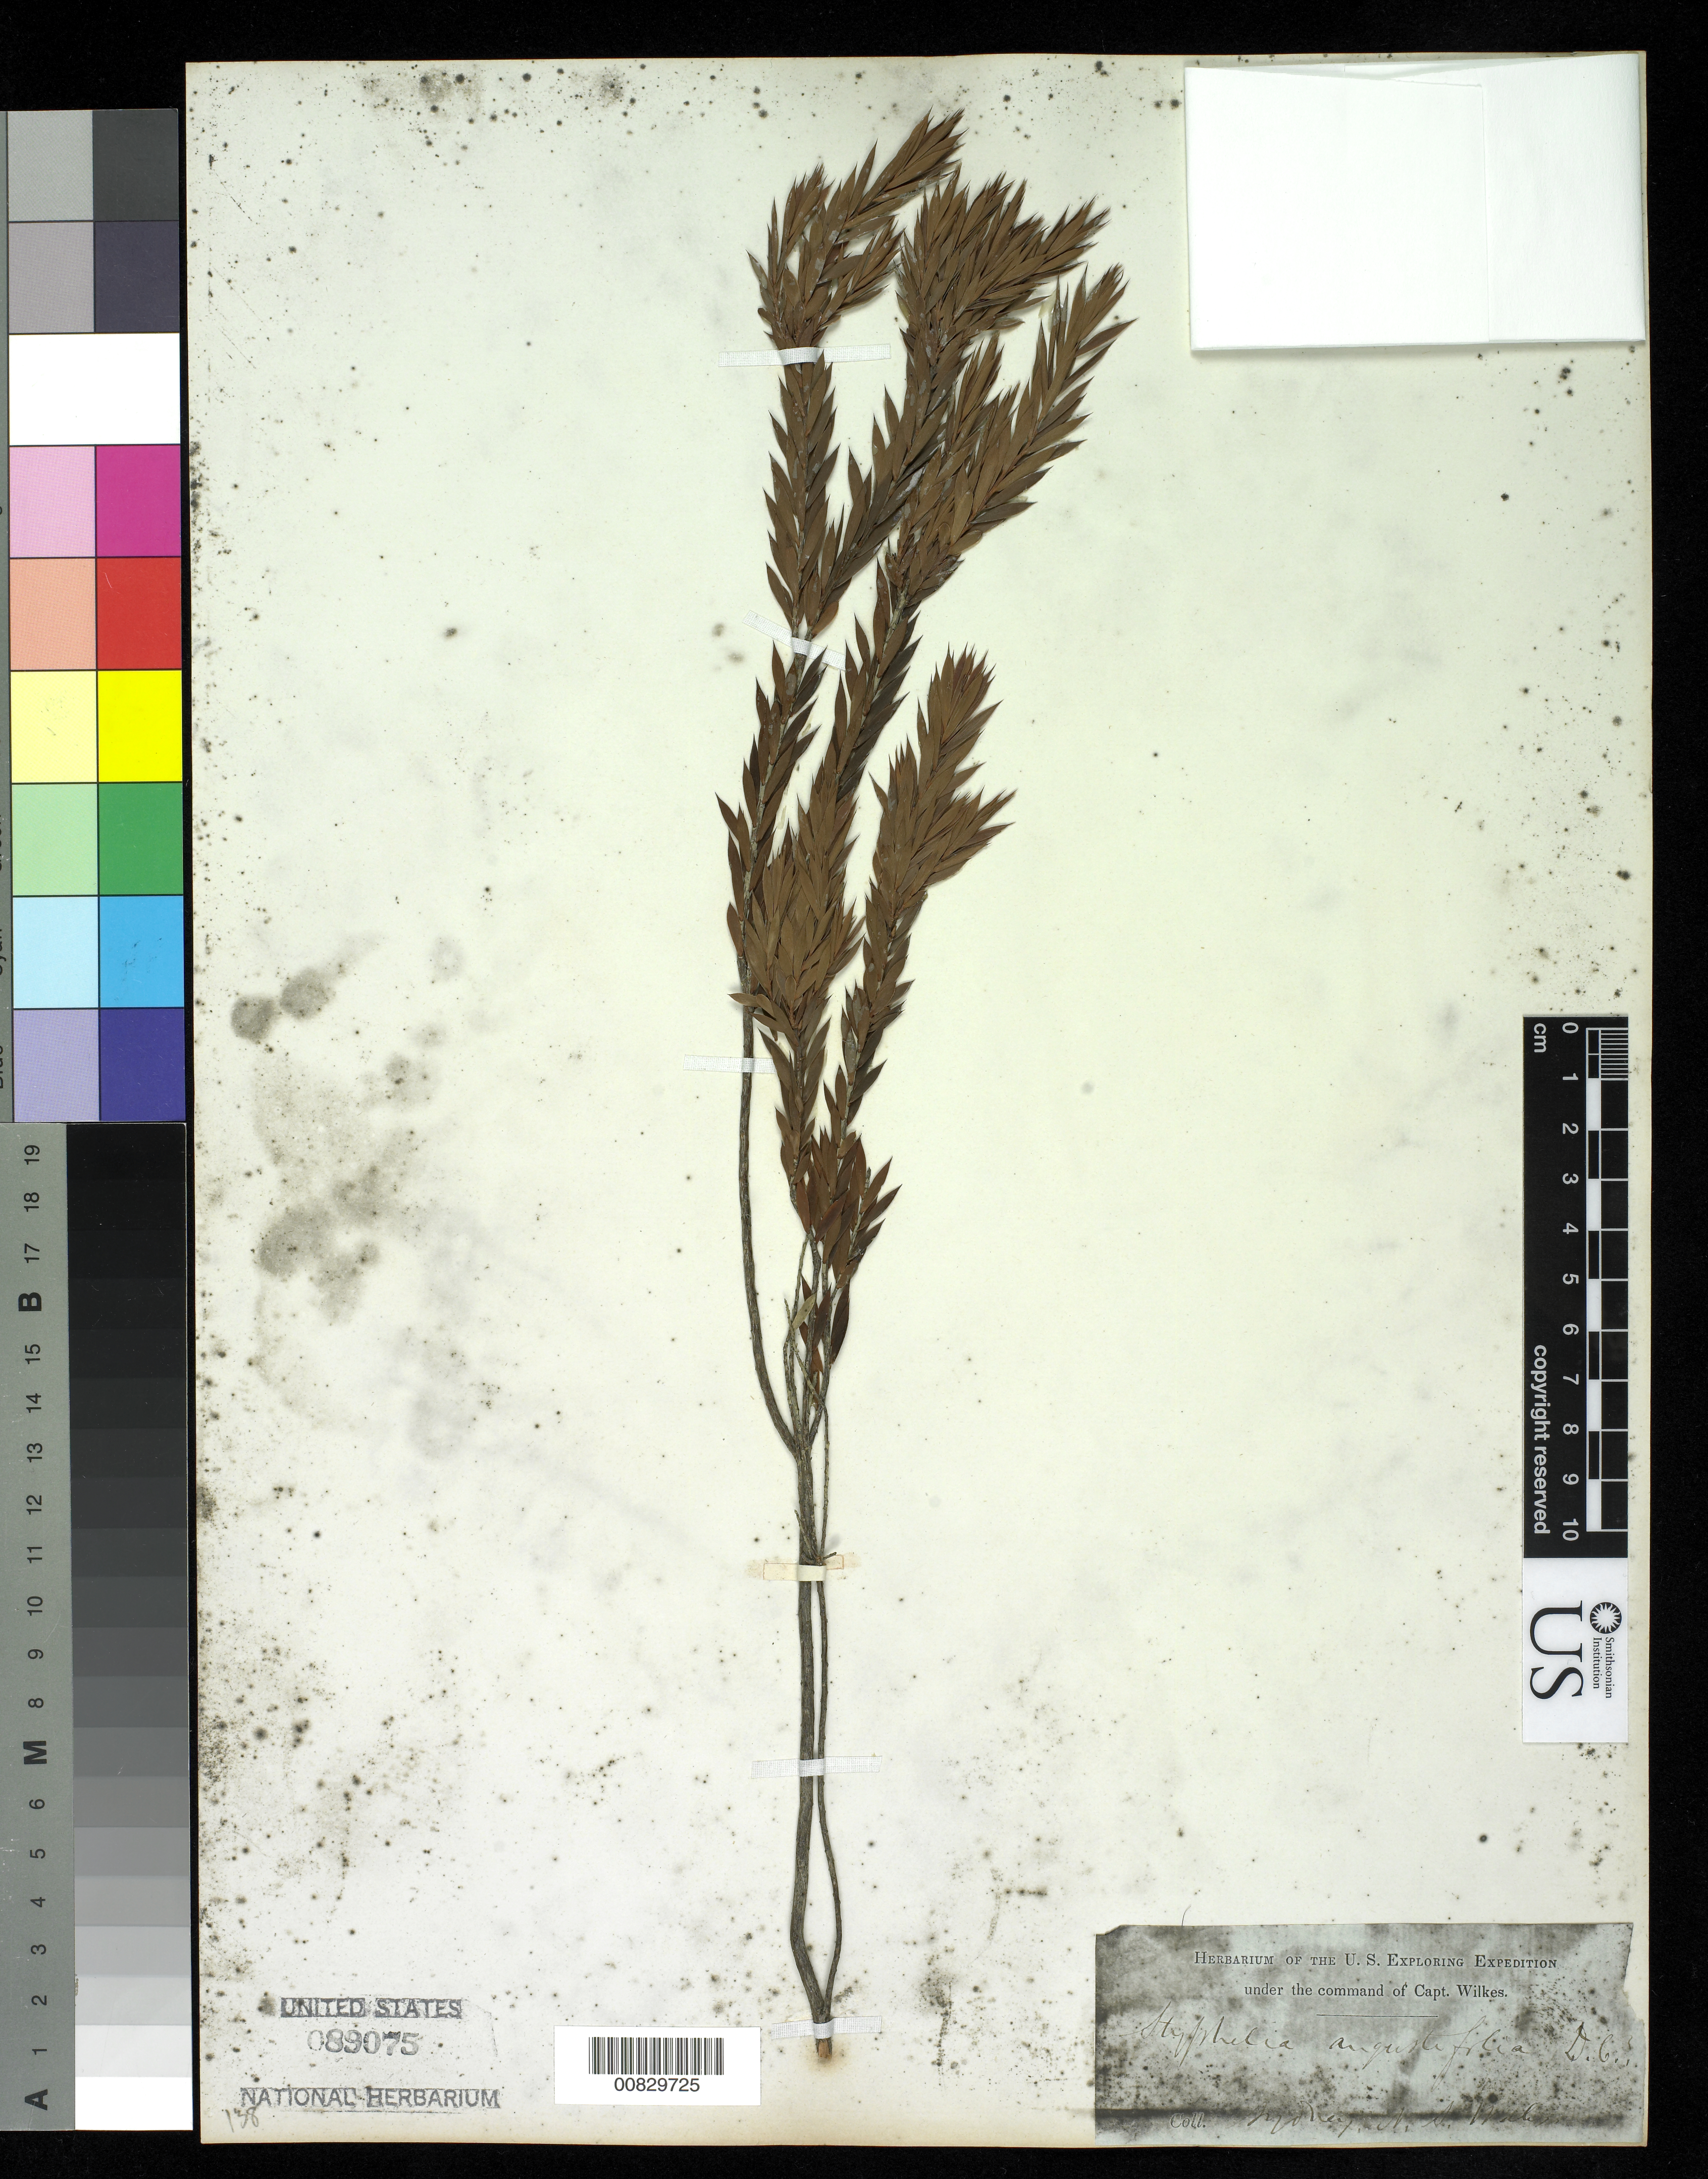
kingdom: Plantae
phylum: Tracheophyta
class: Magnoliopsida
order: Ericales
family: Ericaceae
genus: Styphelia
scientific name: Styphelia laeta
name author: R. Br.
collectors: Wilkes Explor. Exped.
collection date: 1838/1842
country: Australia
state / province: New South Wales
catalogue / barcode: US 89075